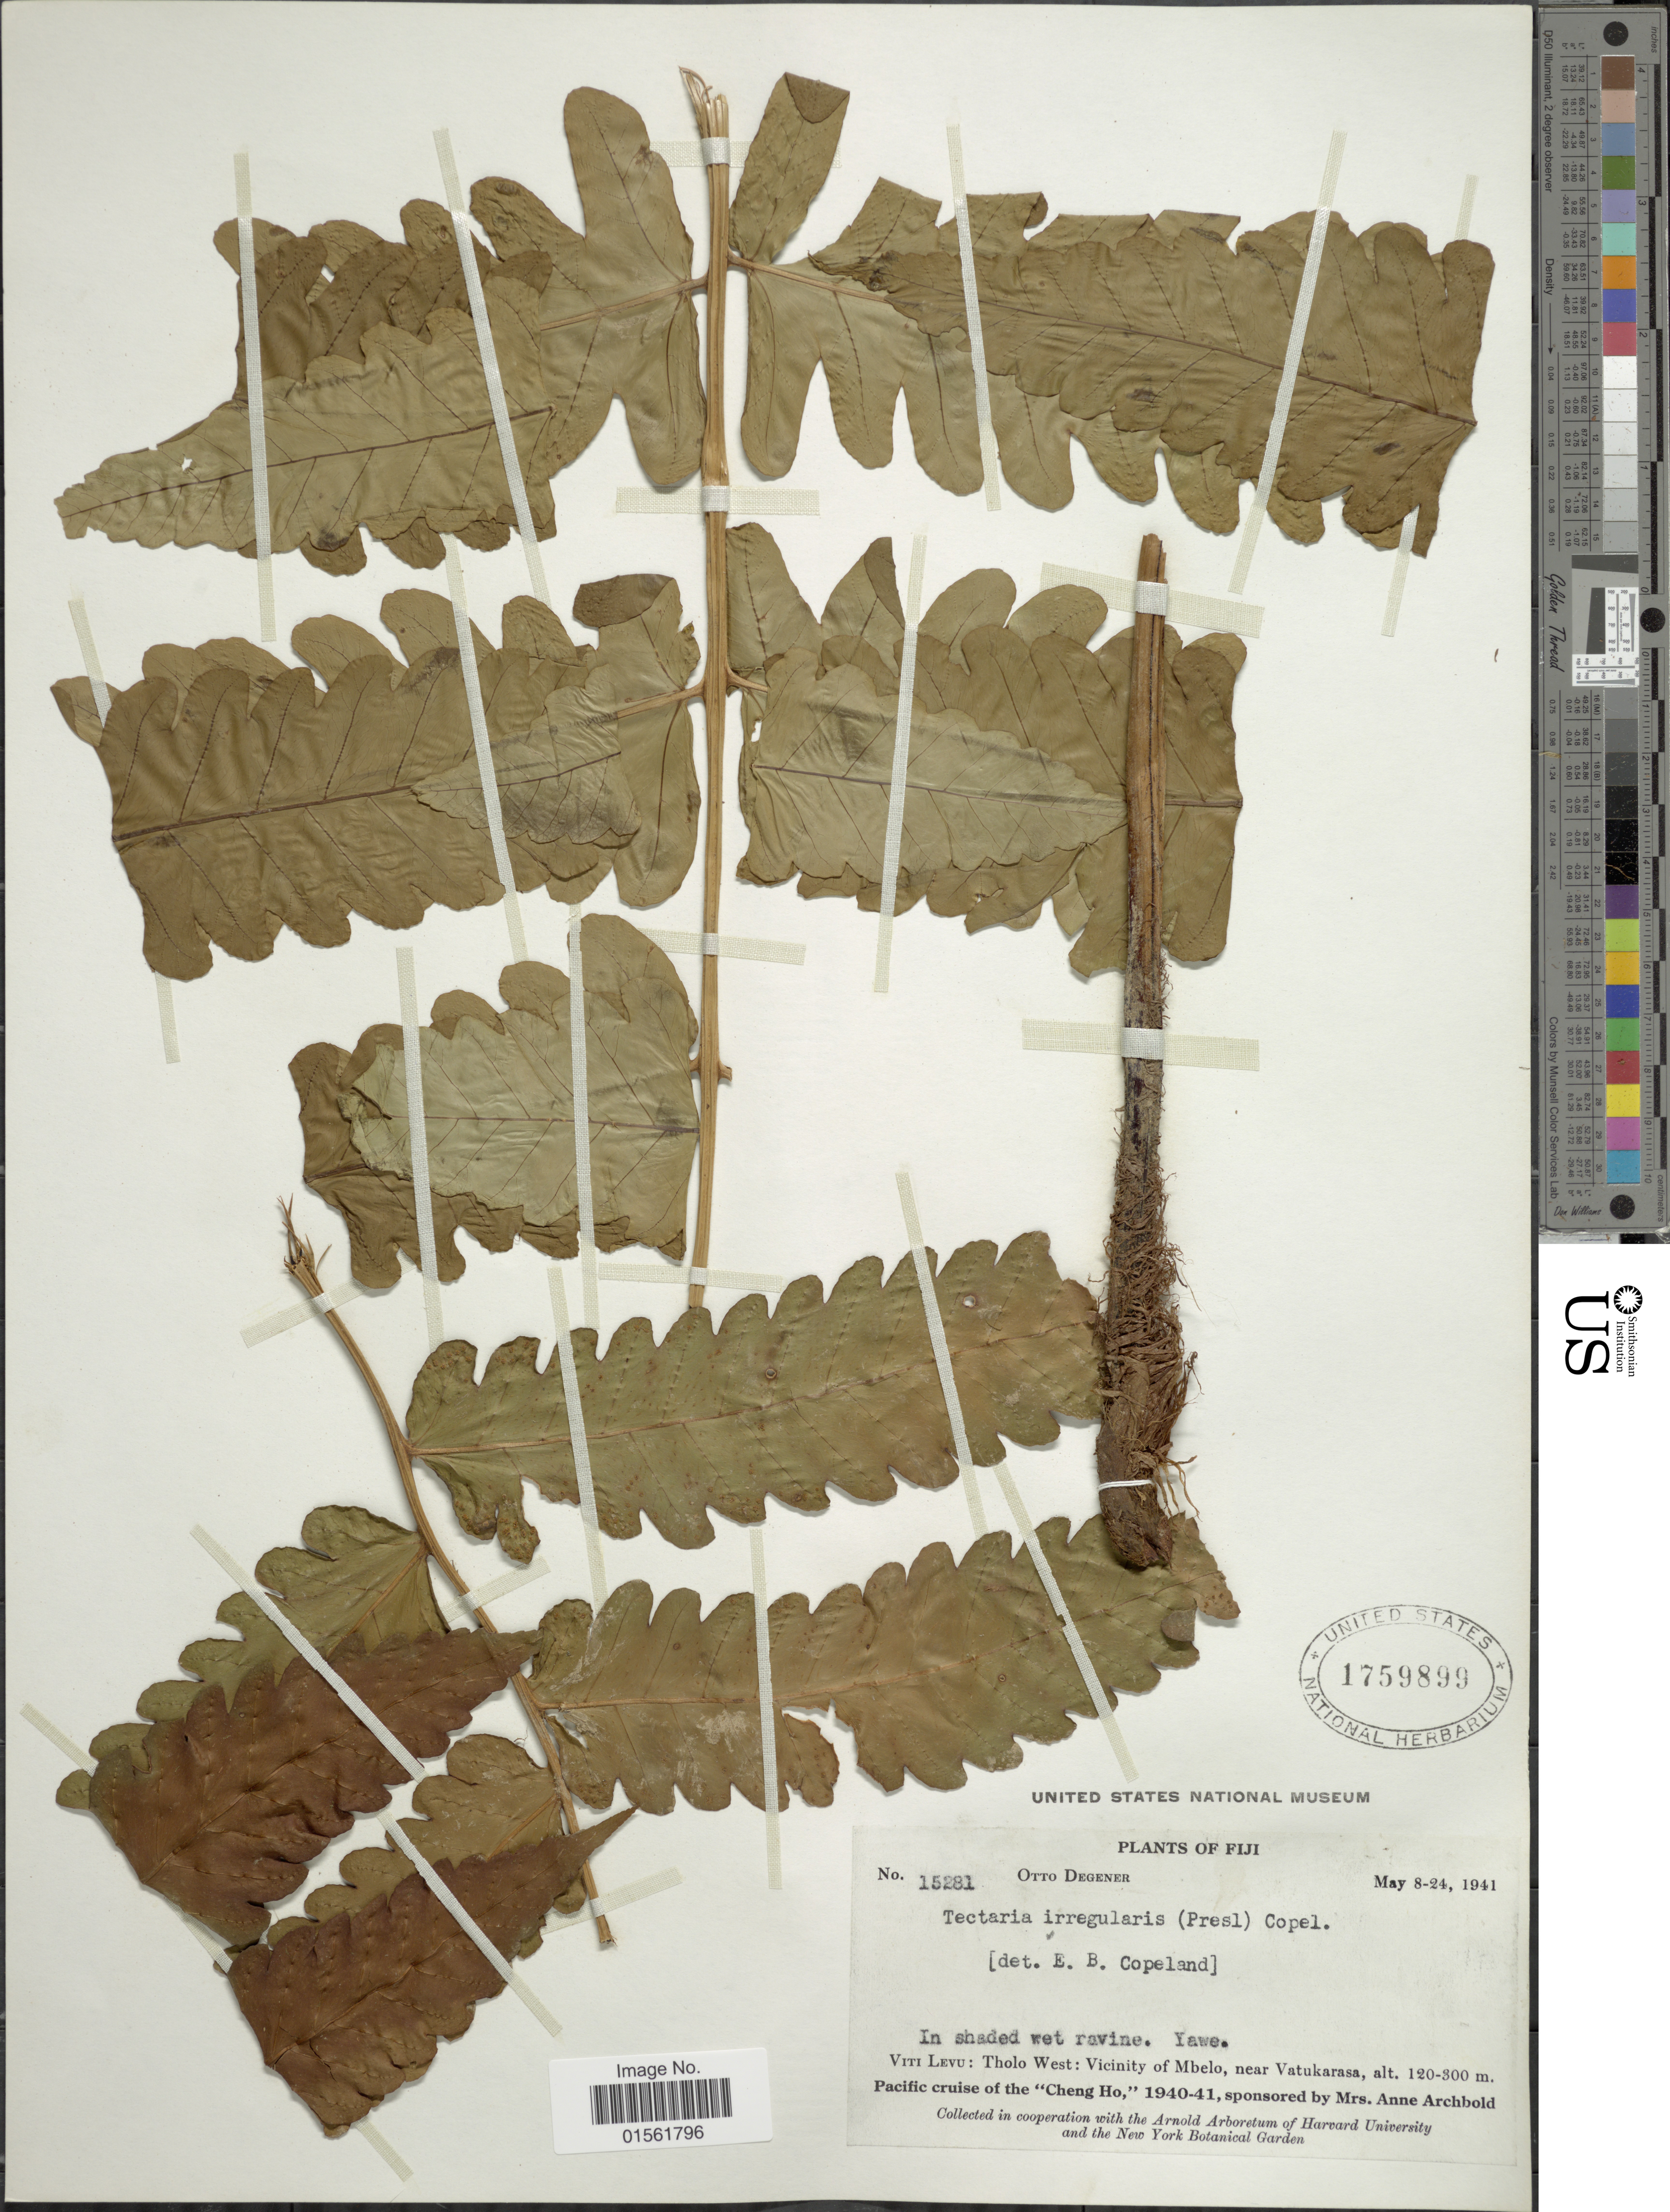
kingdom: Plantae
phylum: Tracheophyta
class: Polypodiopsida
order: Polypodiales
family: Dryopteridaceae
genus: Pleocnemia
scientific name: Pleocnemia irregularis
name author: (C. Presl) Holttum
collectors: O. Degener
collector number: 15281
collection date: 1941-05-08/1941-05-24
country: Fiji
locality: In shaded wet ravine. Yawe. Viti Levu: Tholo West: Vicinity of Mbelo, near Vatukarasa.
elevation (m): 120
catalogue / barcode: US 1759899